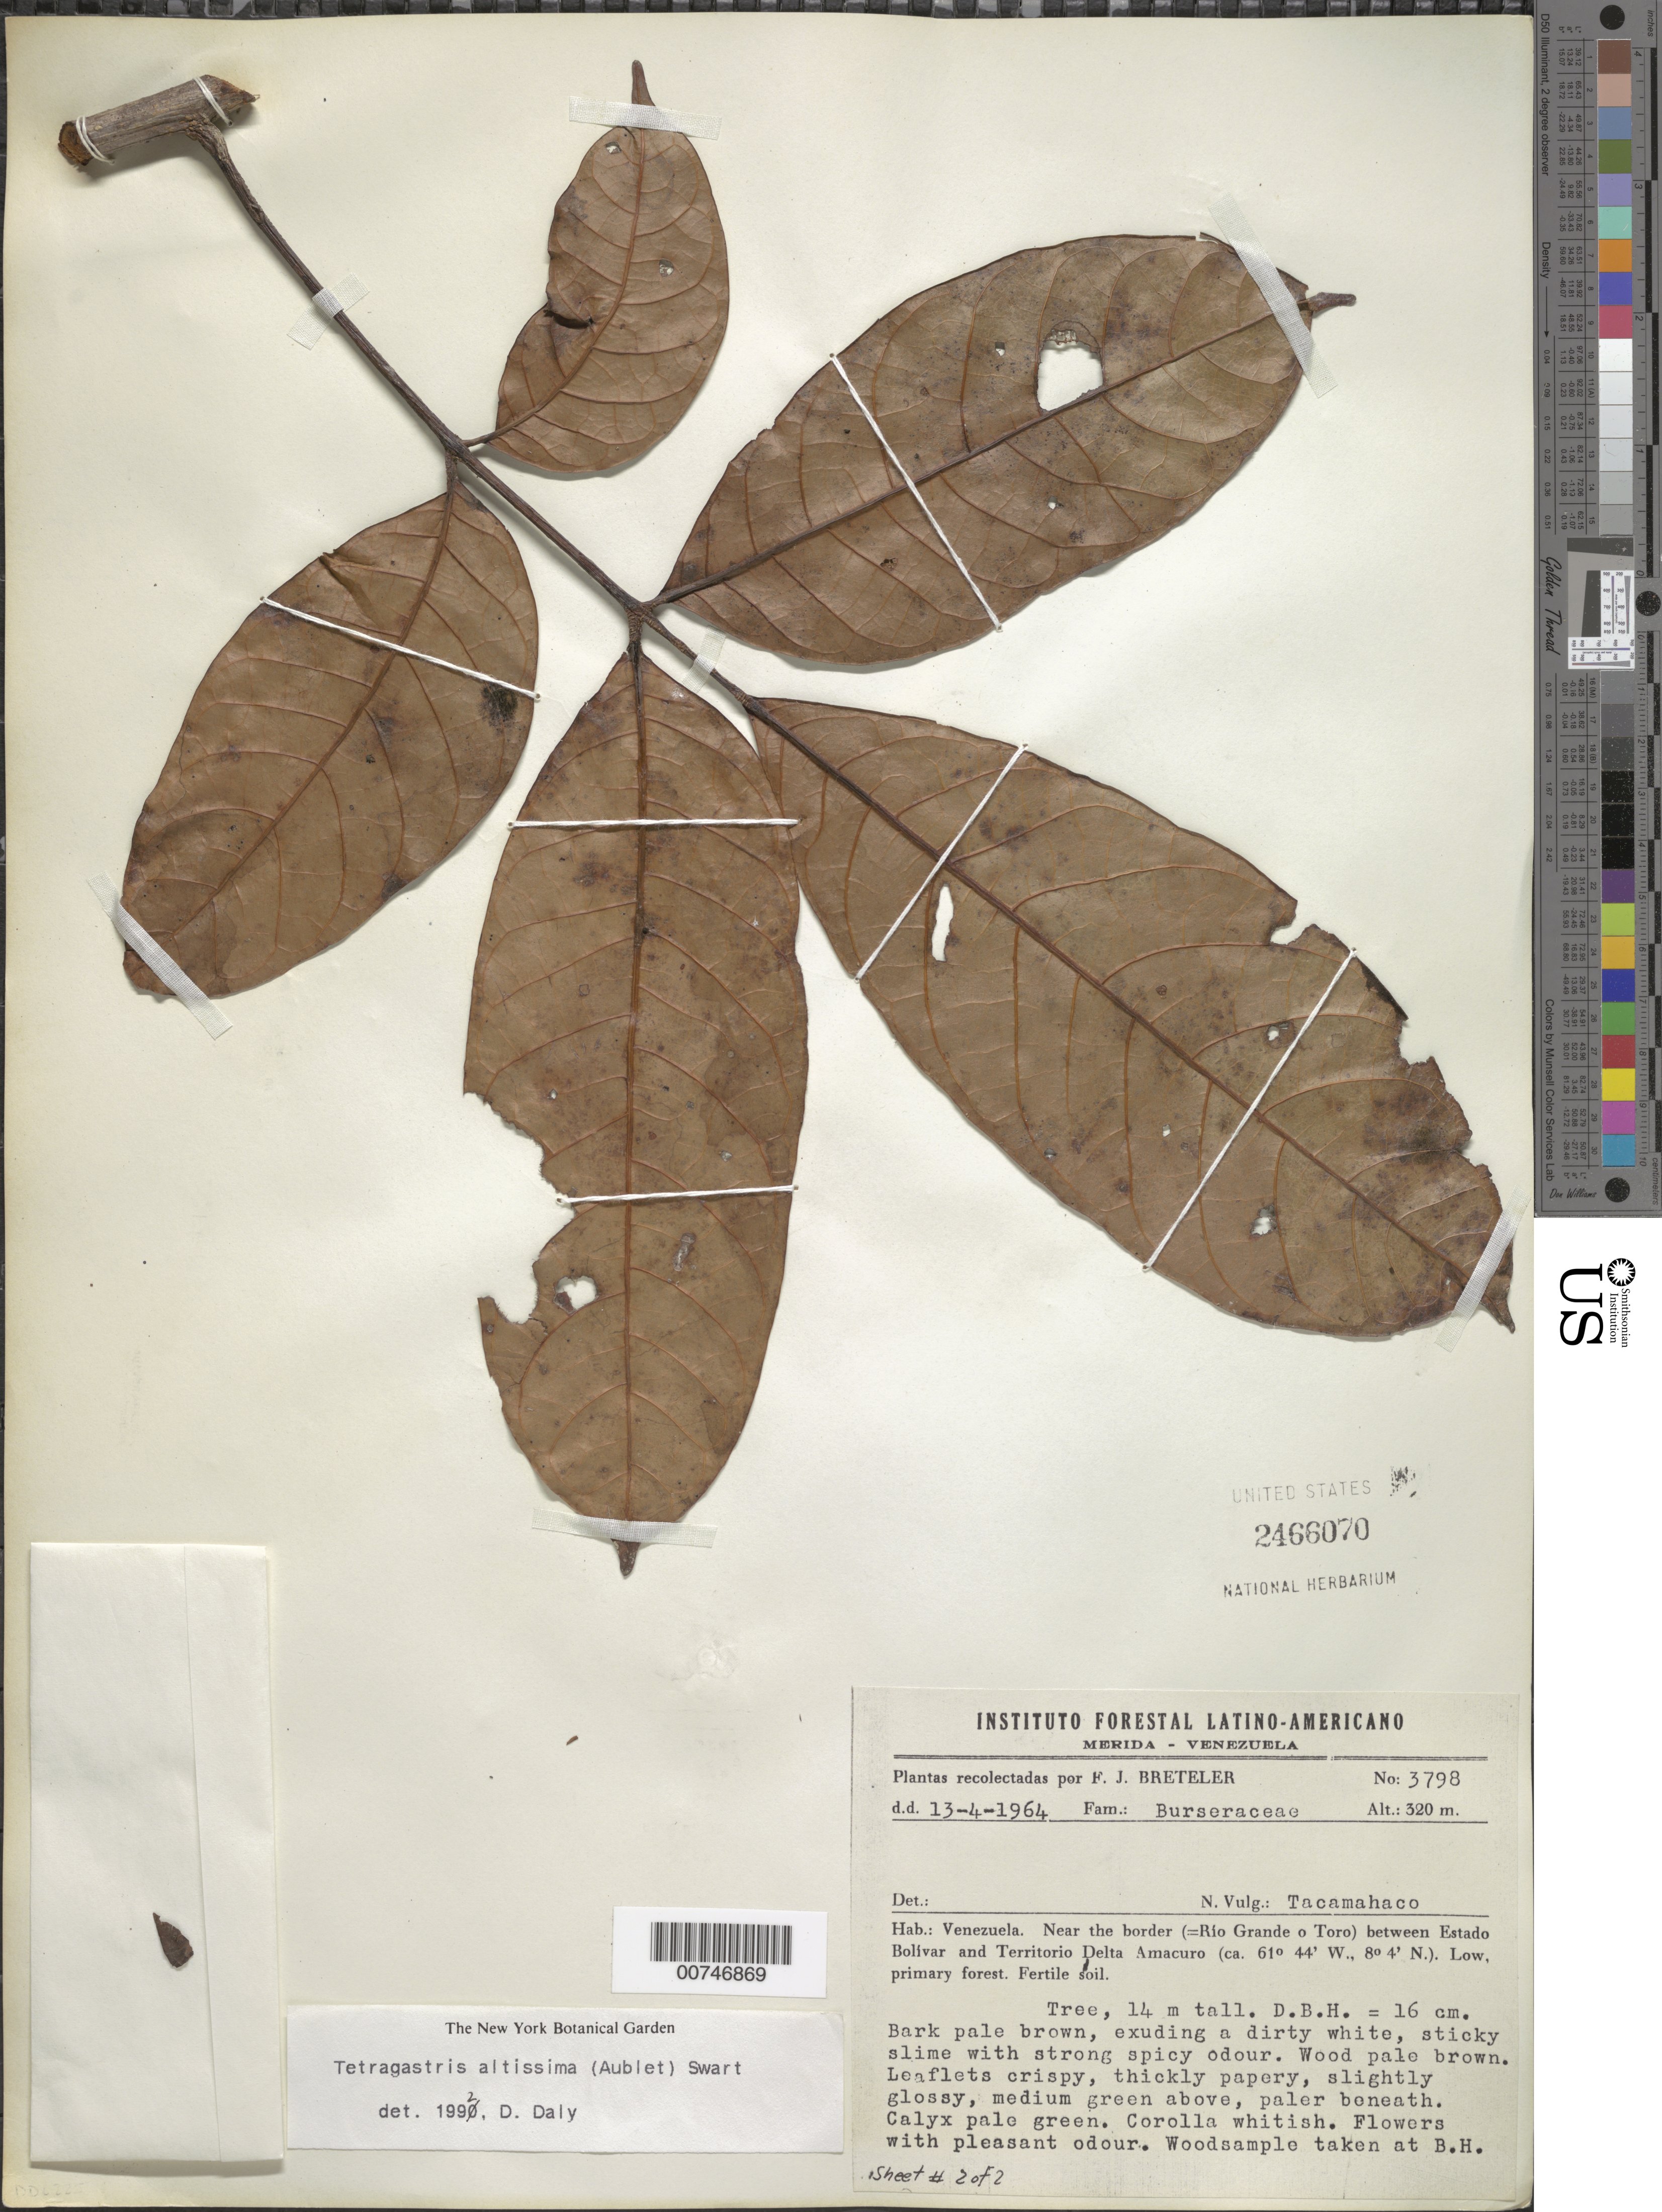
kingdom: Plantae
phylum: Tracheophyta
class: Magnoliopsida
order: Sapindales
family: Burseraceae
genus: Protium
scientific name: Protium altissimum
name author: (Aubl.) Marchand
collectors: F. J. Breteler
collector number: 3798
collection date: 1964-04-13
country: Venezuela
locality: Near the border (=Río Grande o Toro) between Estado Bolívar and Territorio Delta Amacuro.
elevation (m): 320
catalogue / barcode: US 2466070